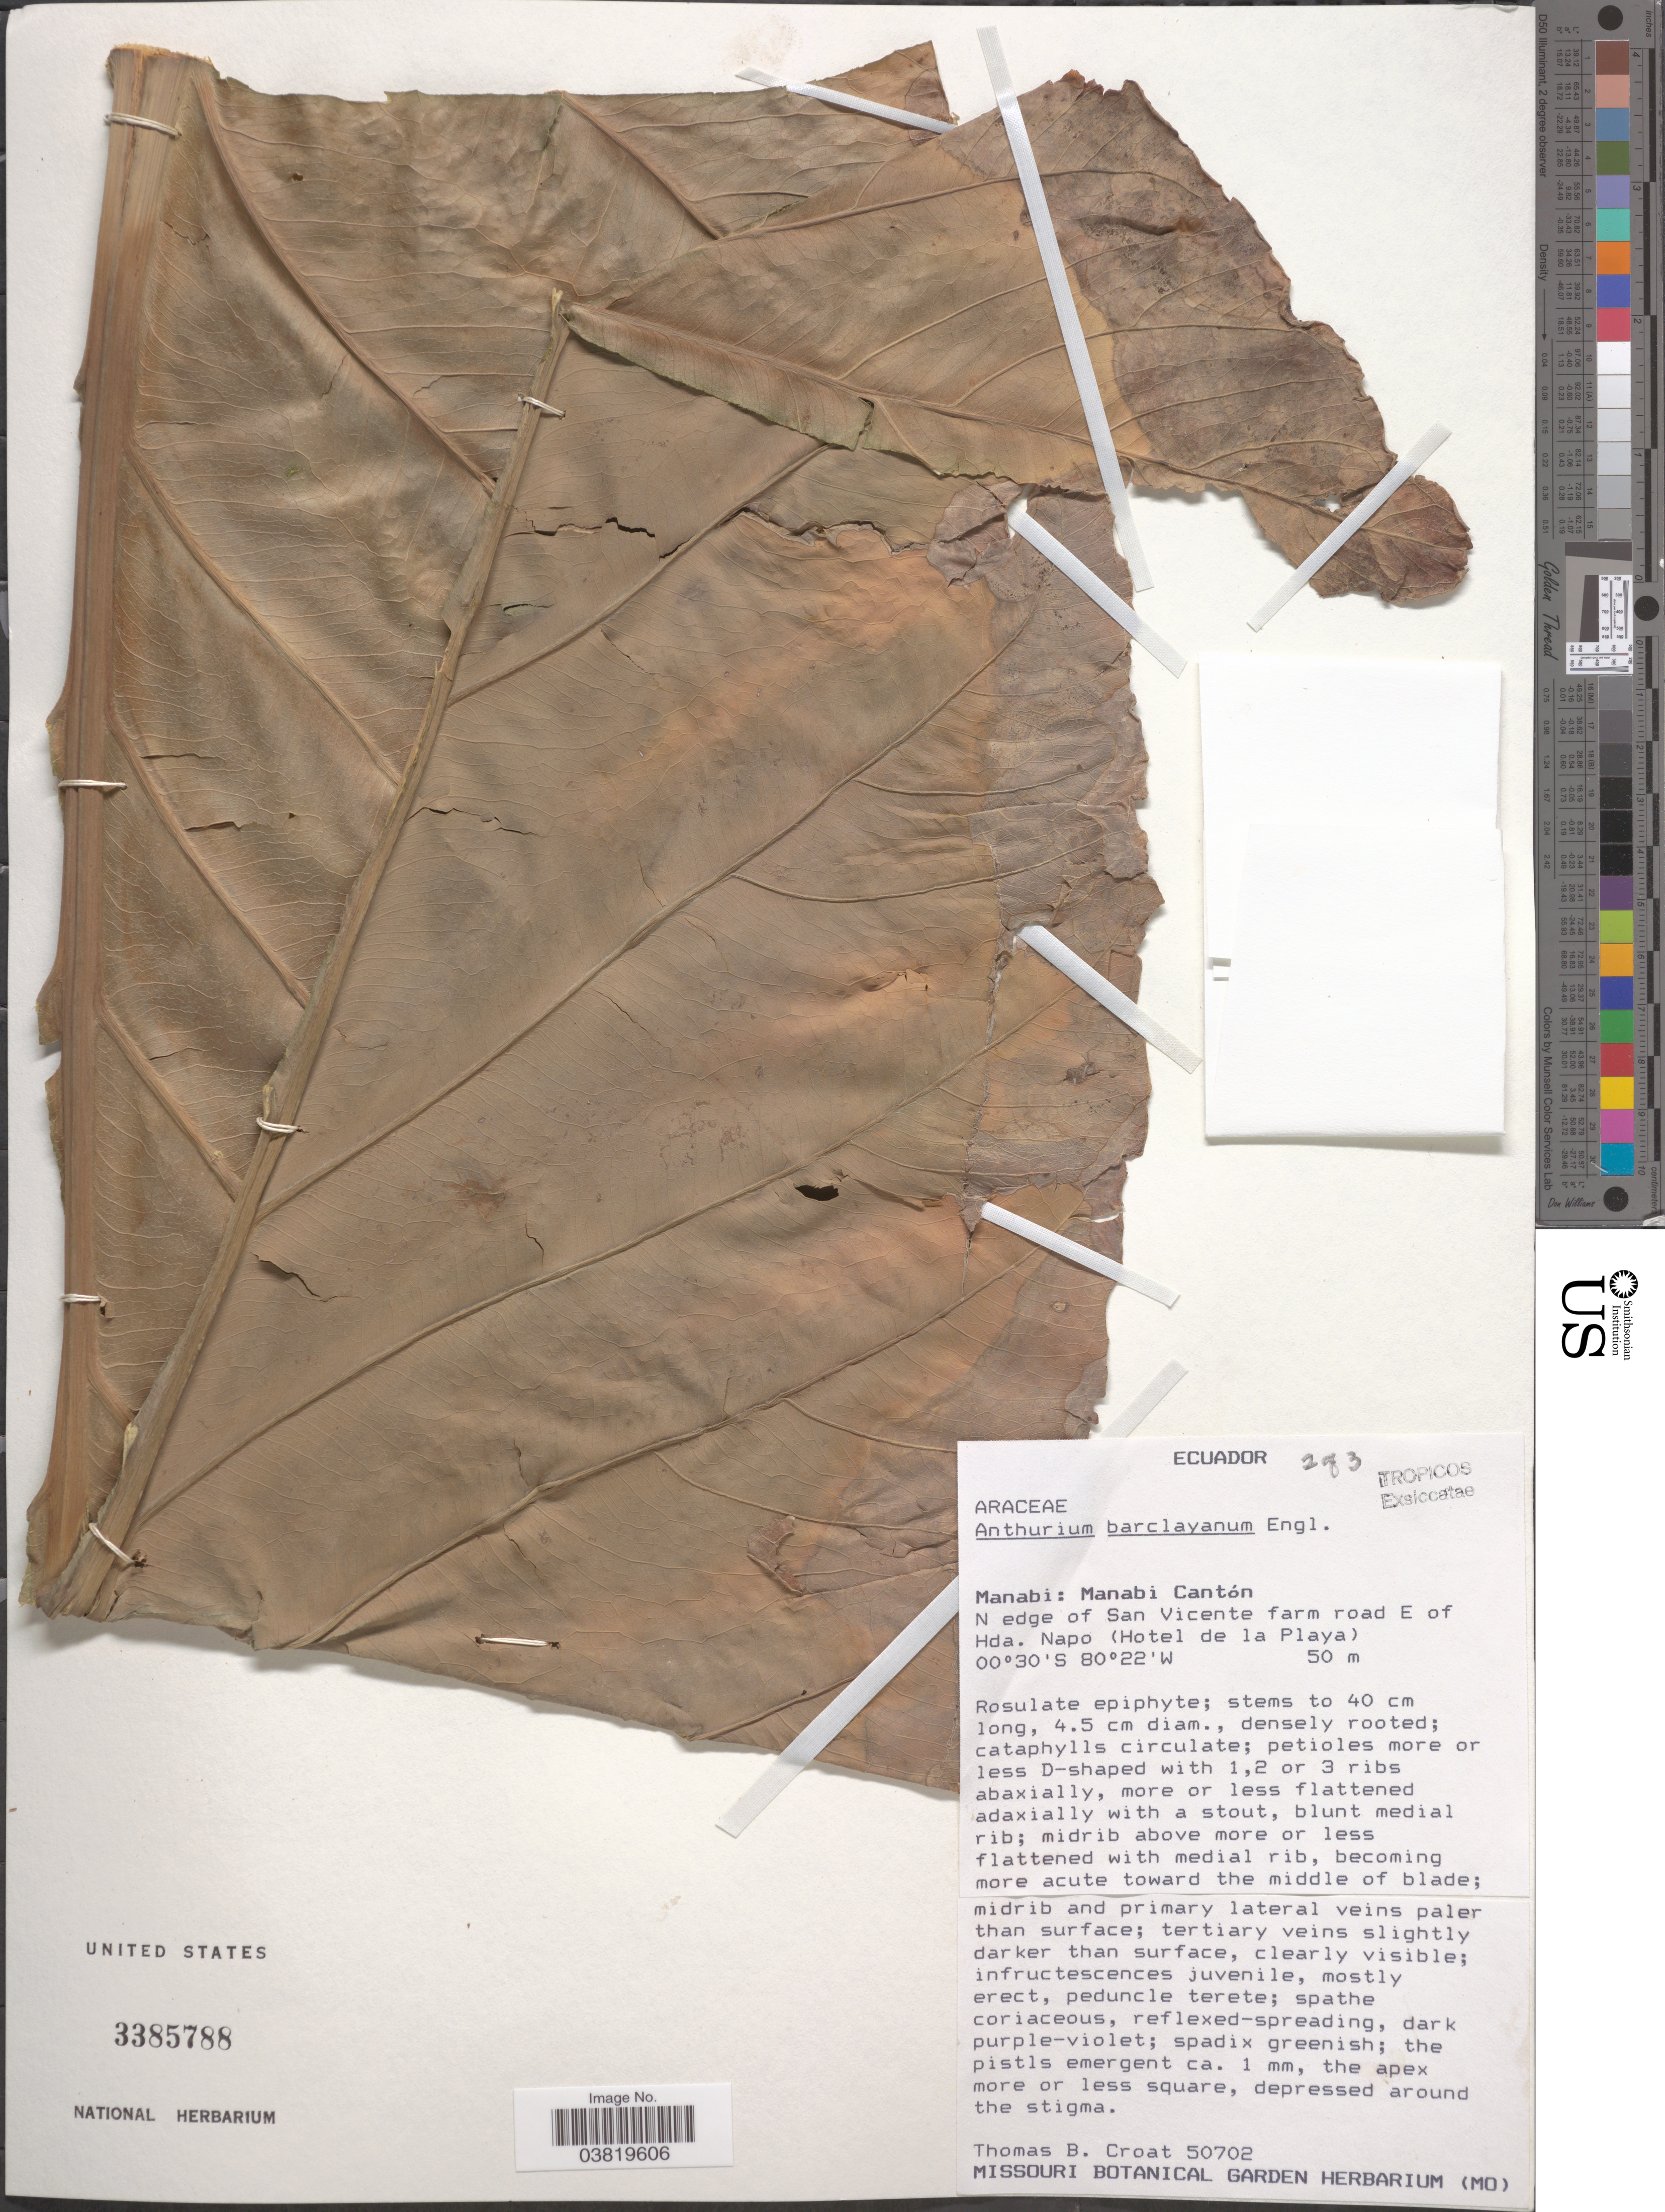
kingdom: Plantae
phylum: Tracheophyta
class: Liliopsida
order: Alismatales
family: Araceae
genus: Anthurium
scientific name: Anthurium barclayanum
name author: Engl.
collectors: T. B. Croat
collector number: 50702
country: Ecuador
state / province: Manabí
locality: Manabi Cantón. N edge of San Vicente farm road E of Hda. Napo (Hotel de la Playa).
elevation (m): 50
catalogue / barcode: US 3385788